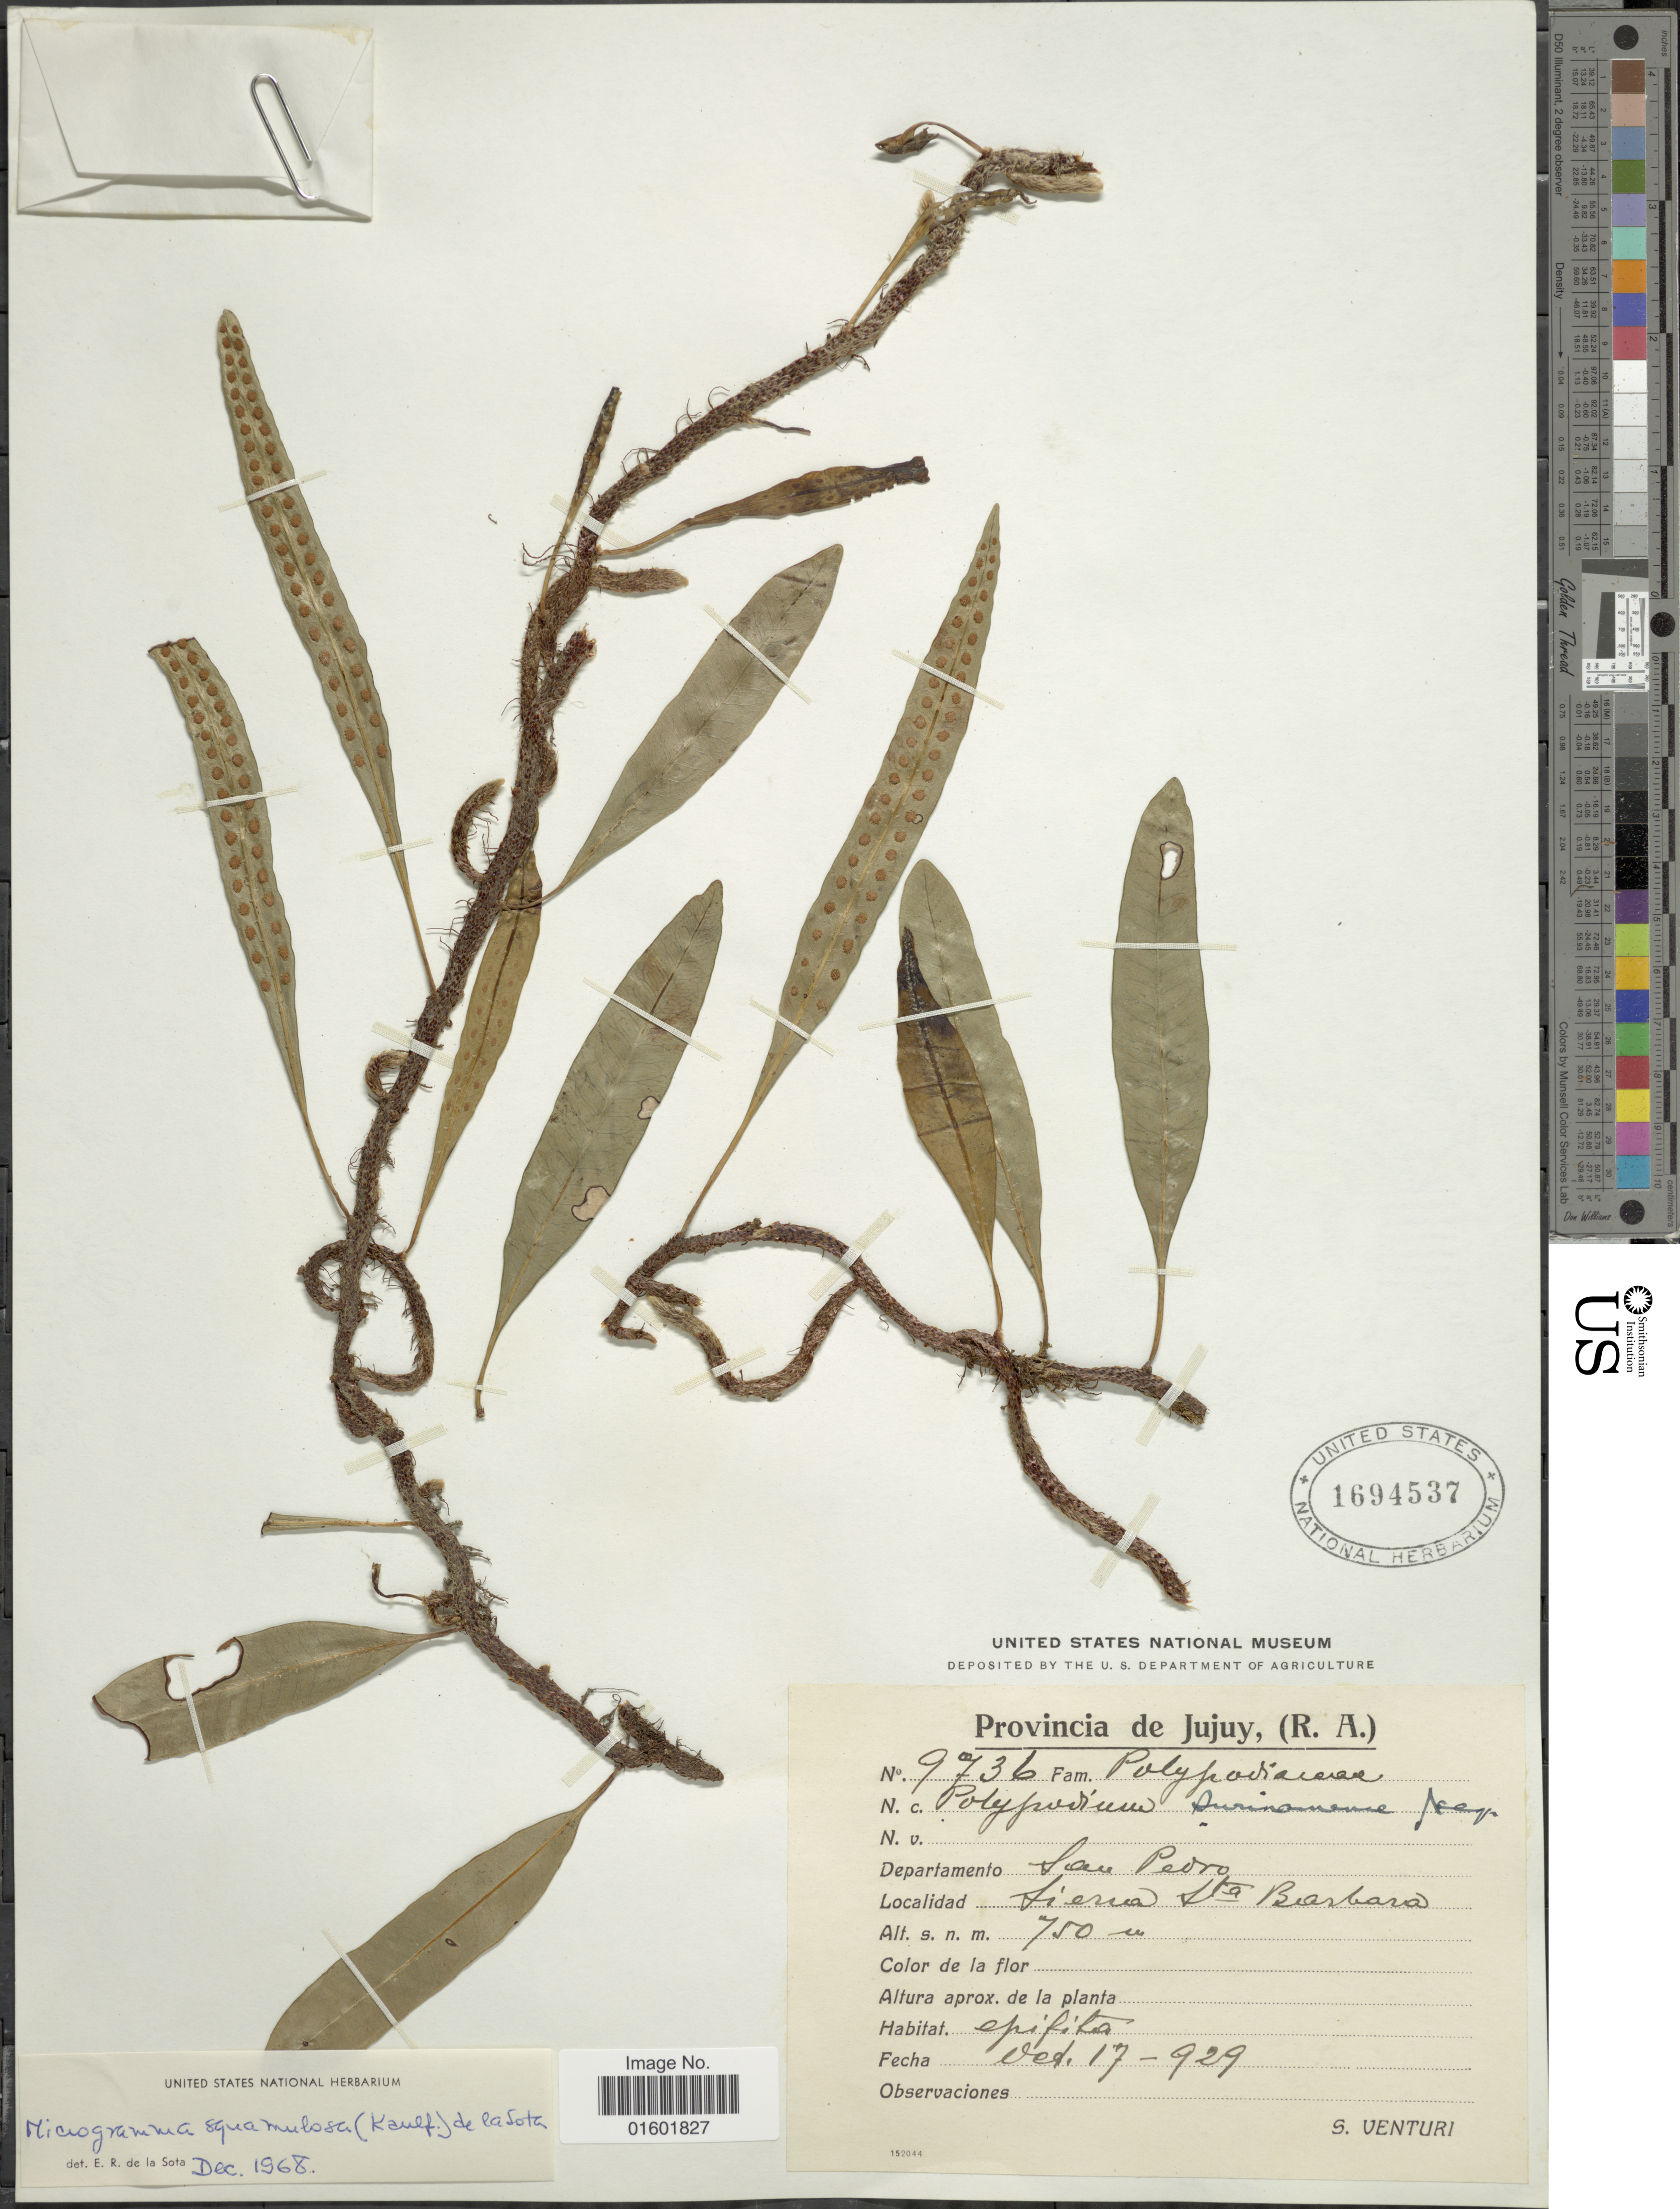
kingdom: Plantae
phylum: Tracheophyta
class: Polypodiopsida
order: Polypodiales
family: Polypodiaceae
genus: Microgramma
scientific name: Microgramma squamulosa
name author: (Kaulf.) Sota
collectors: S. Venturi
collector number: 9736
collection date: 1929-10-18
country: Argentina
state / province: Jujuy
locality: Departamento San Pedro, Sierra Sta Barbara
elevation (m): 750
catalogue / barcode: US 1694537